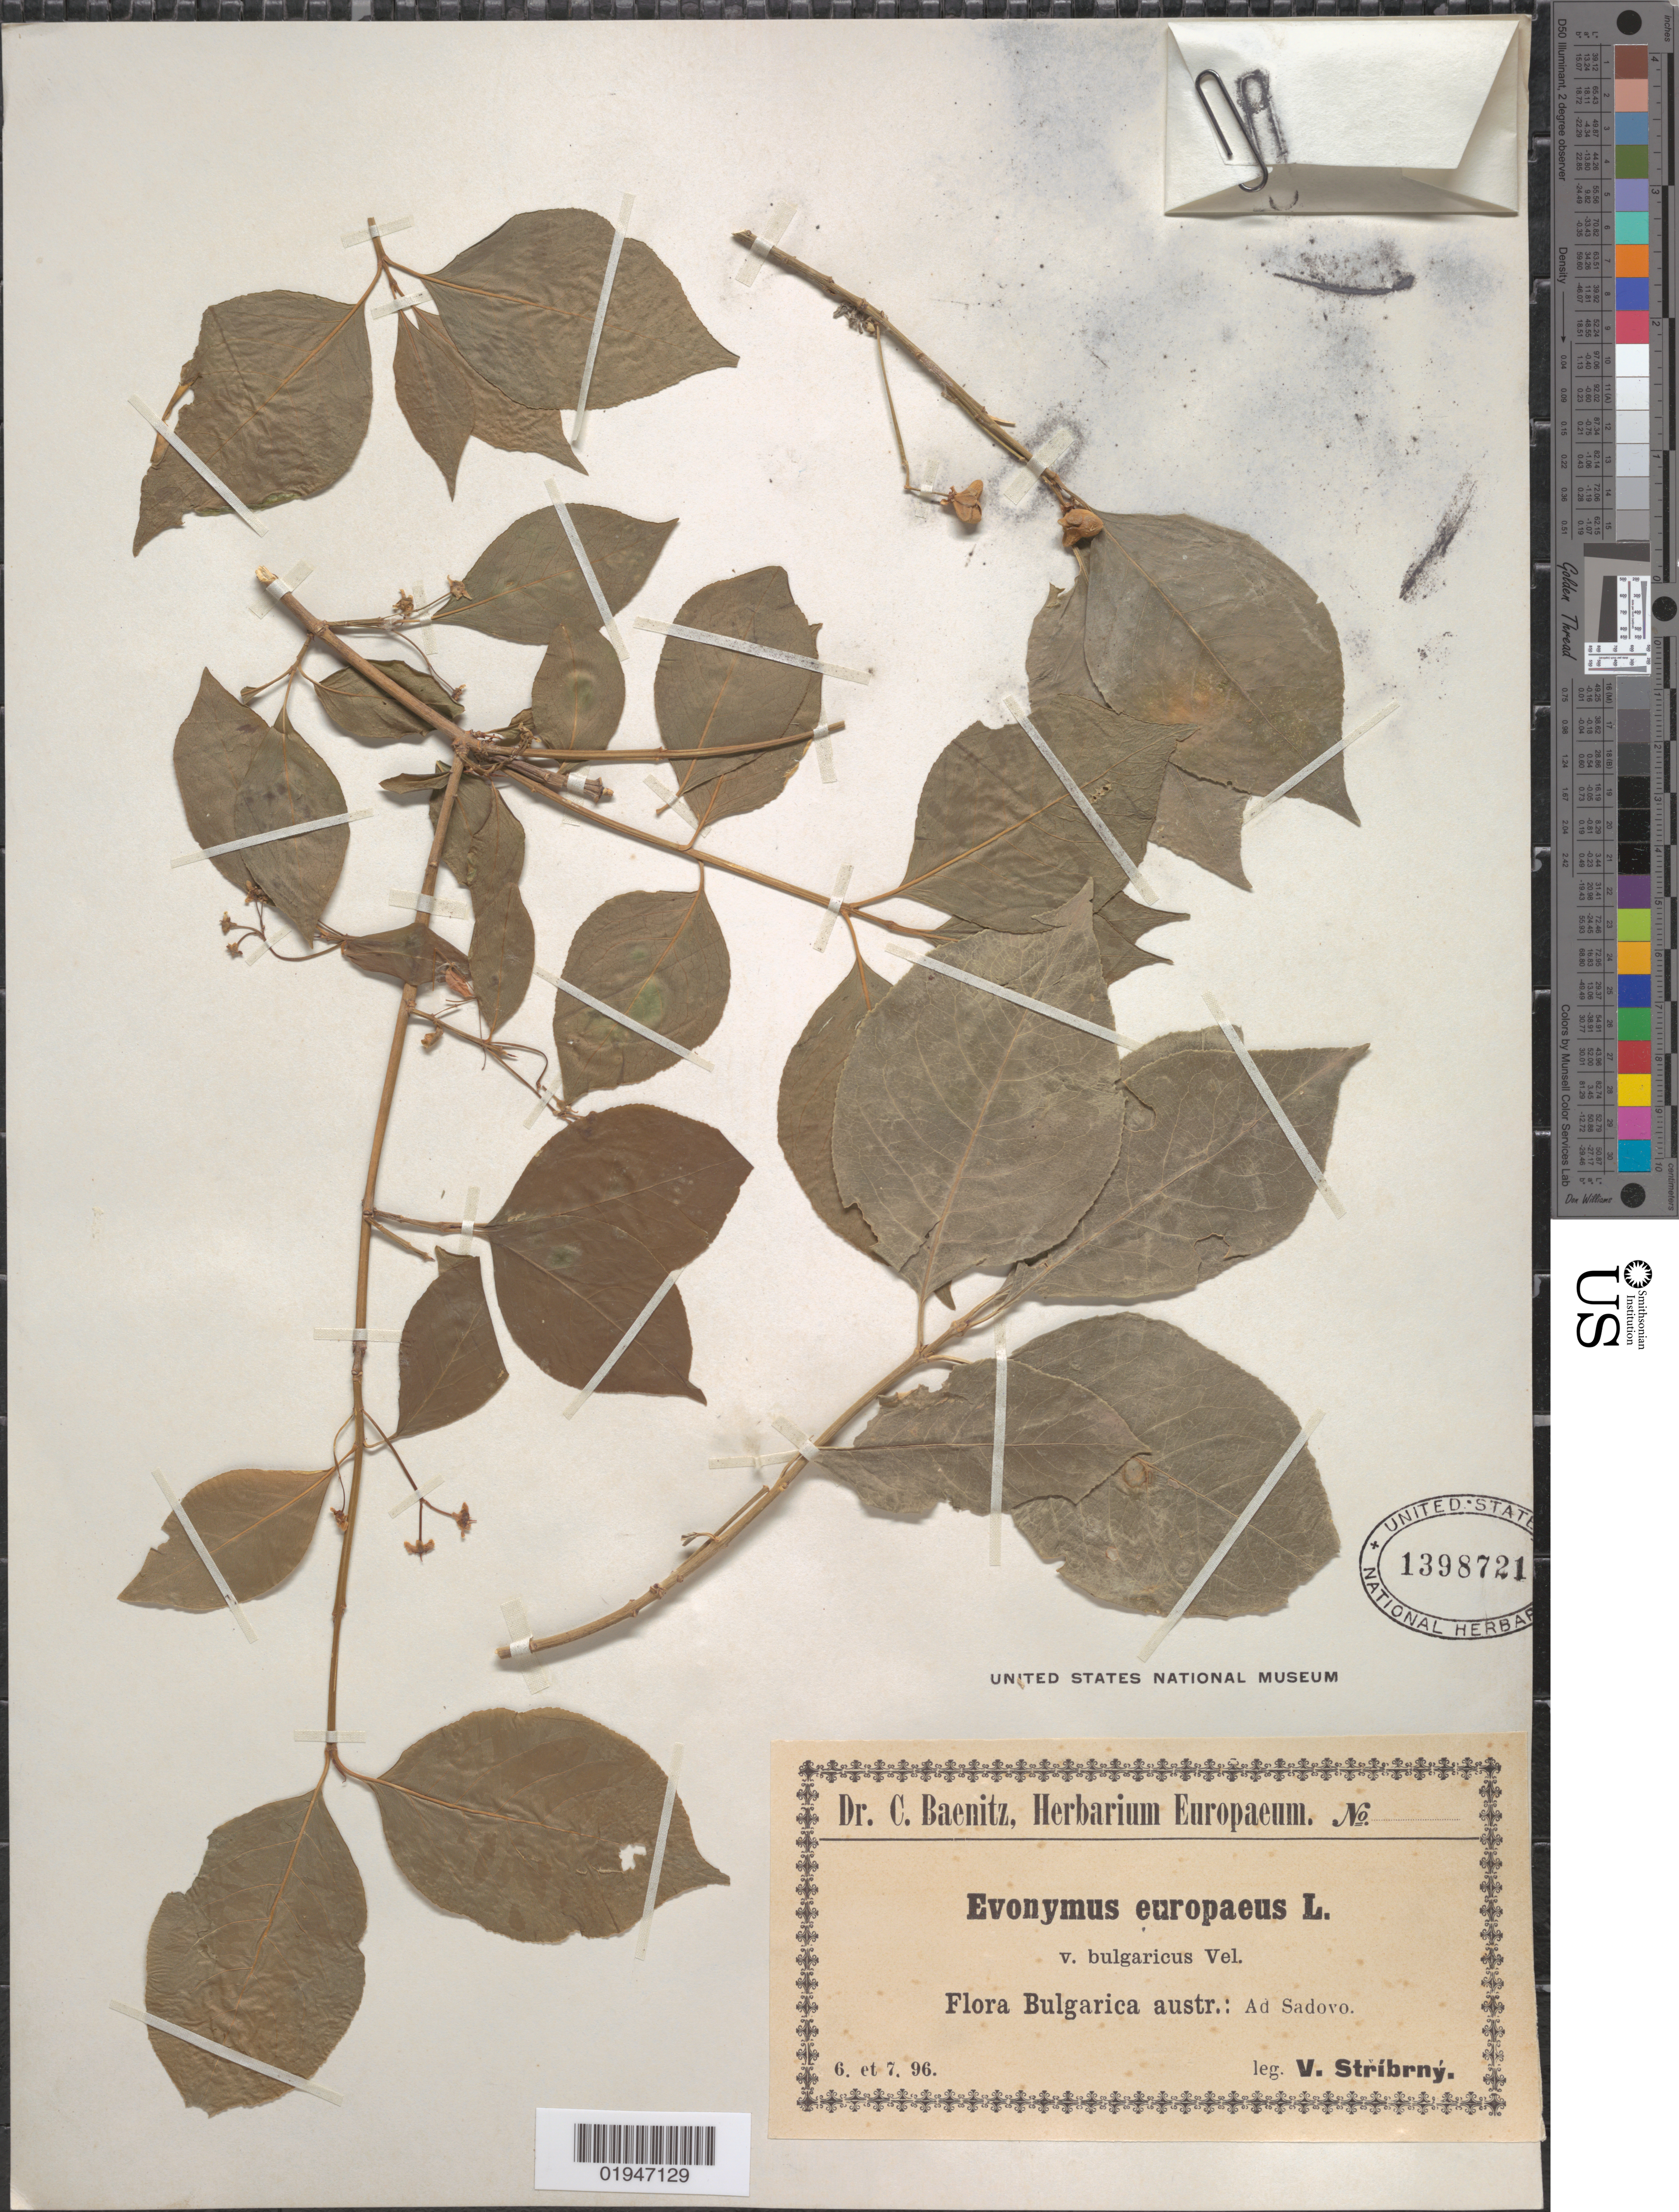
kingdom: Plantae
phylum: Tracheophyta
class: Magnoliopsida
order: Celastrales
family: Celastraceae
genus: Euonymus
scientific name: Euonymus europaeus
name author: L.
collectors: V. Stribrny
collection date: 1896-06,1896-07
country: Bulgaria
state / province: Plovdiv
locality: Sadovo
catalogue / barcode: US 1398721